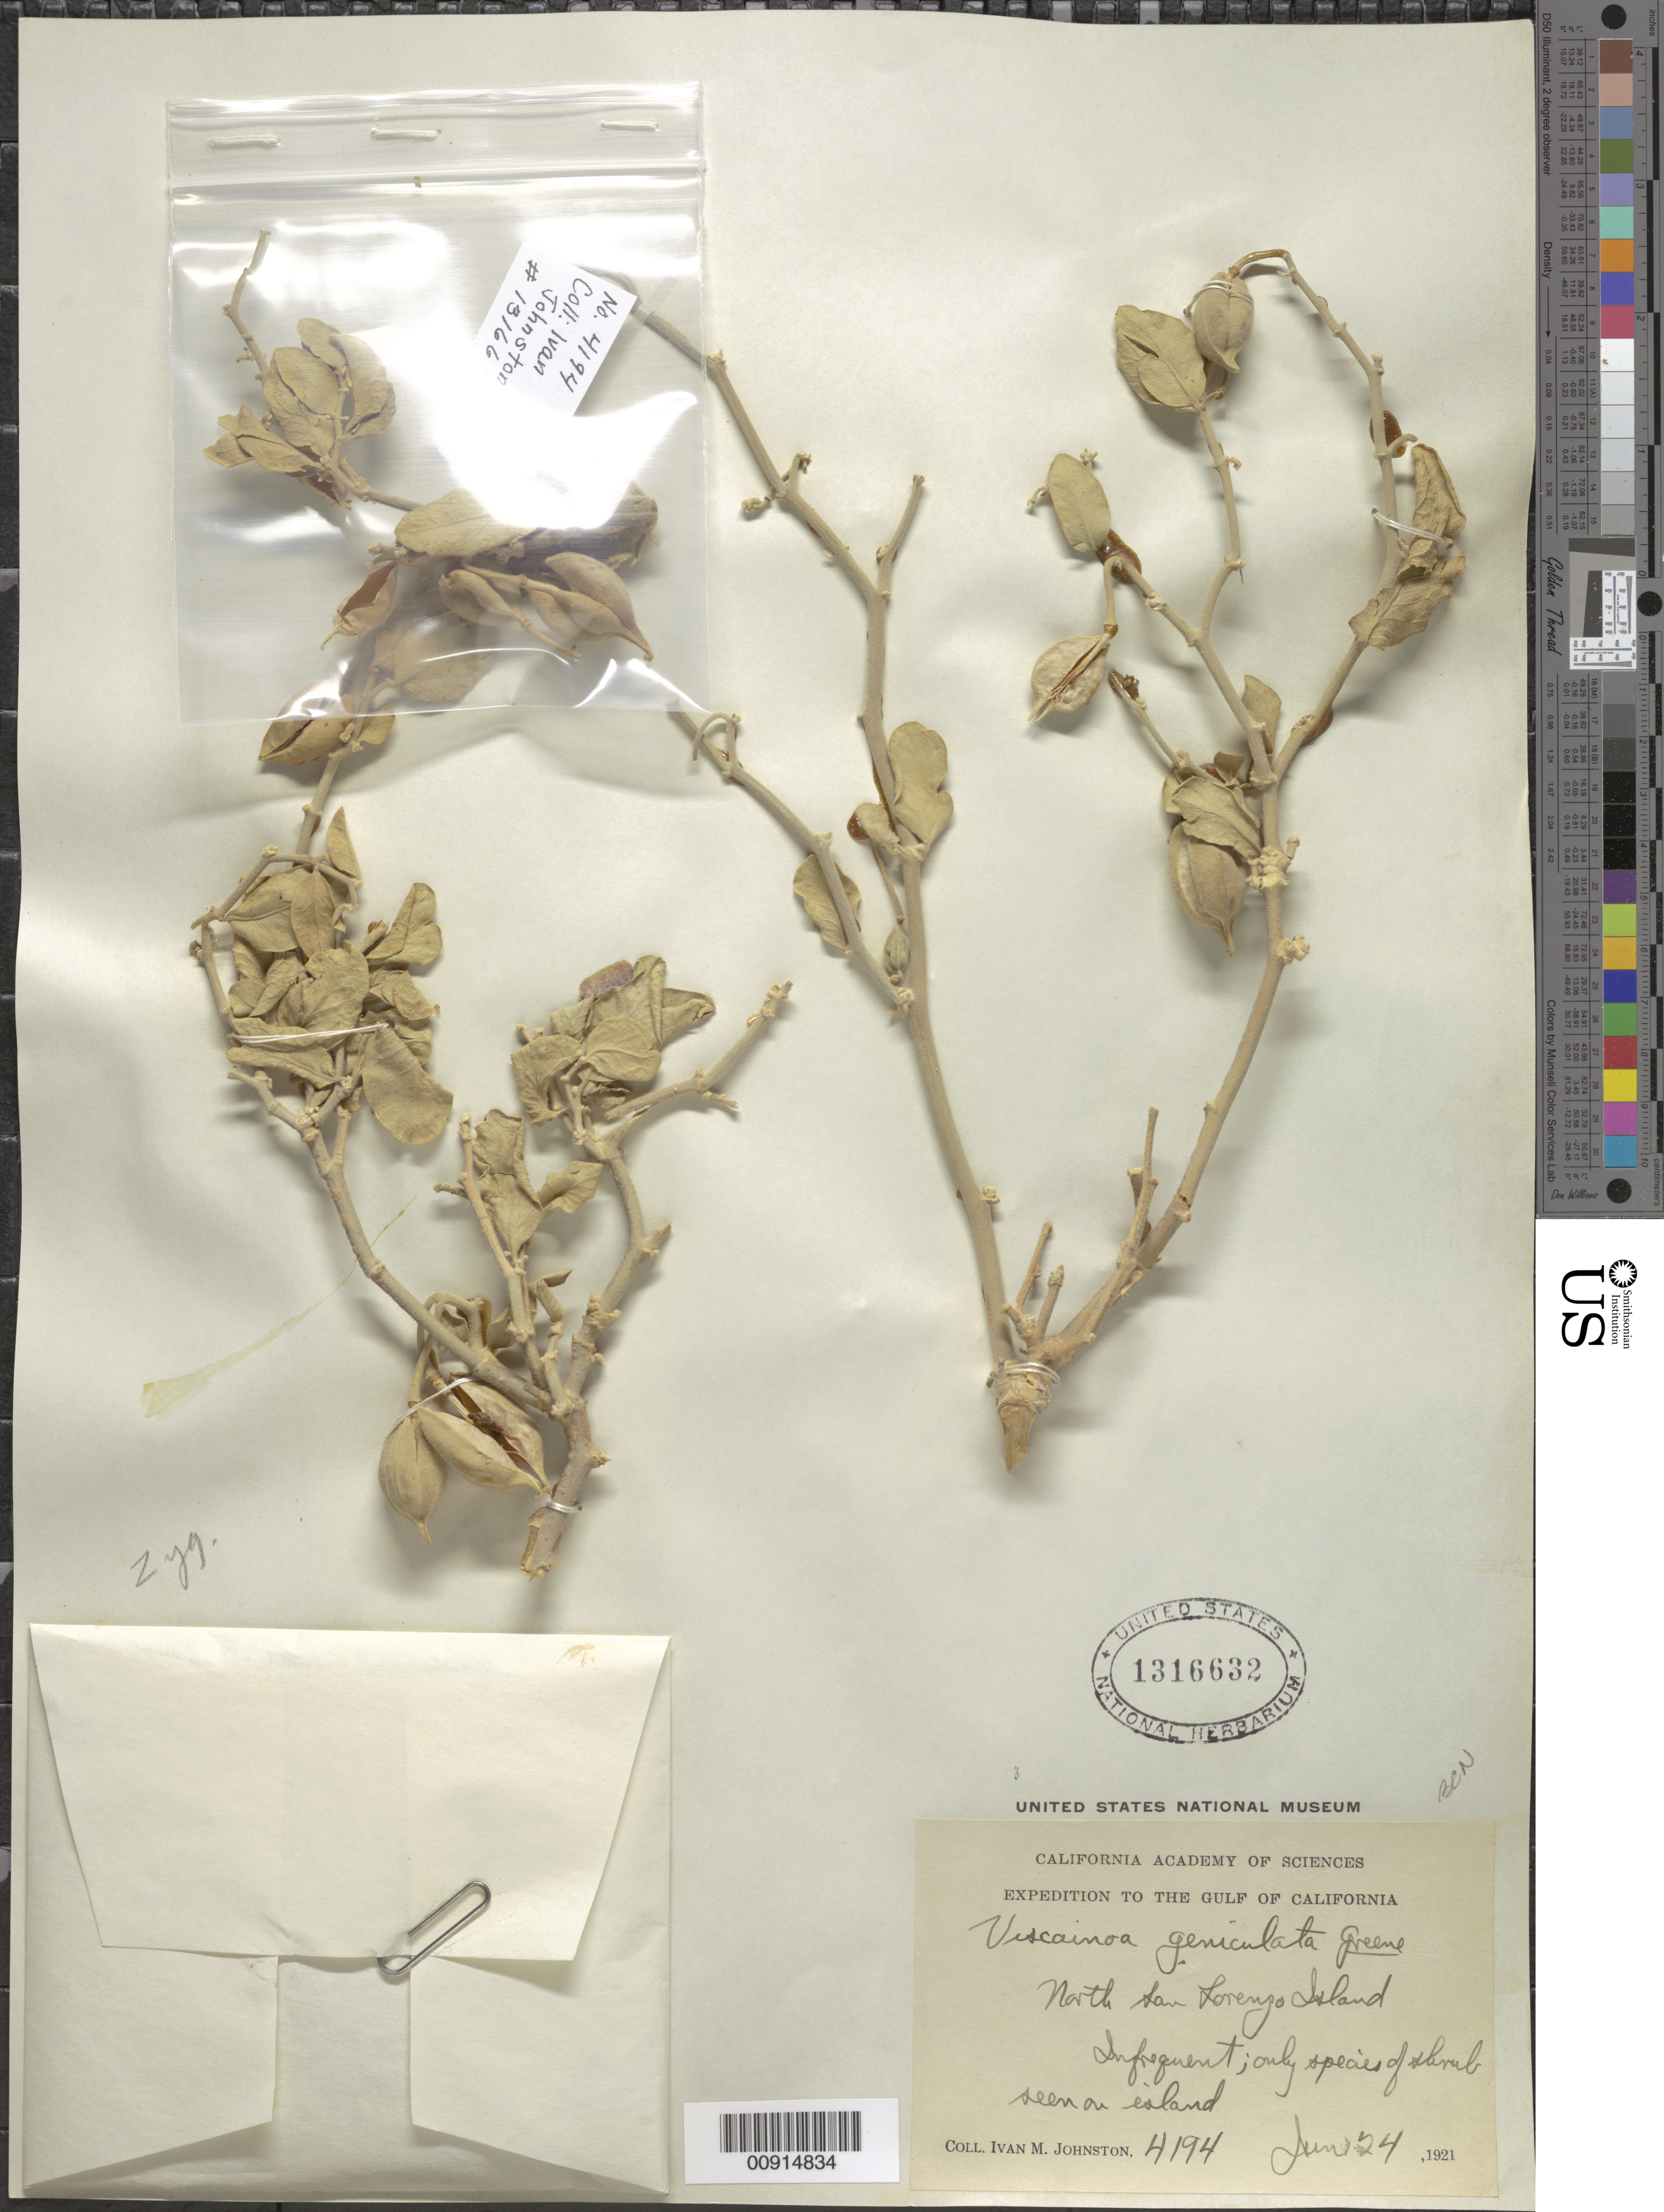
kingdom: Plantae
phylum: Tracheophyta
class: Magnoliopsida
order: Zygophyllales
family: Zygophyllaceae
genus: Viscainoa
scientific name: Viscainoa geniculata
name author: (Kellogg) Greene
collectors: I.M. Johnston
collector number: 4194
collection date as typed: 24 Jun 1921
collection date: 1921-06-24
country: Mexico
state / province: Baja California Norte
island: Isla San Lorenzo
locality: North San Lorenzo Island.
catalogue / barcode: US 1316632